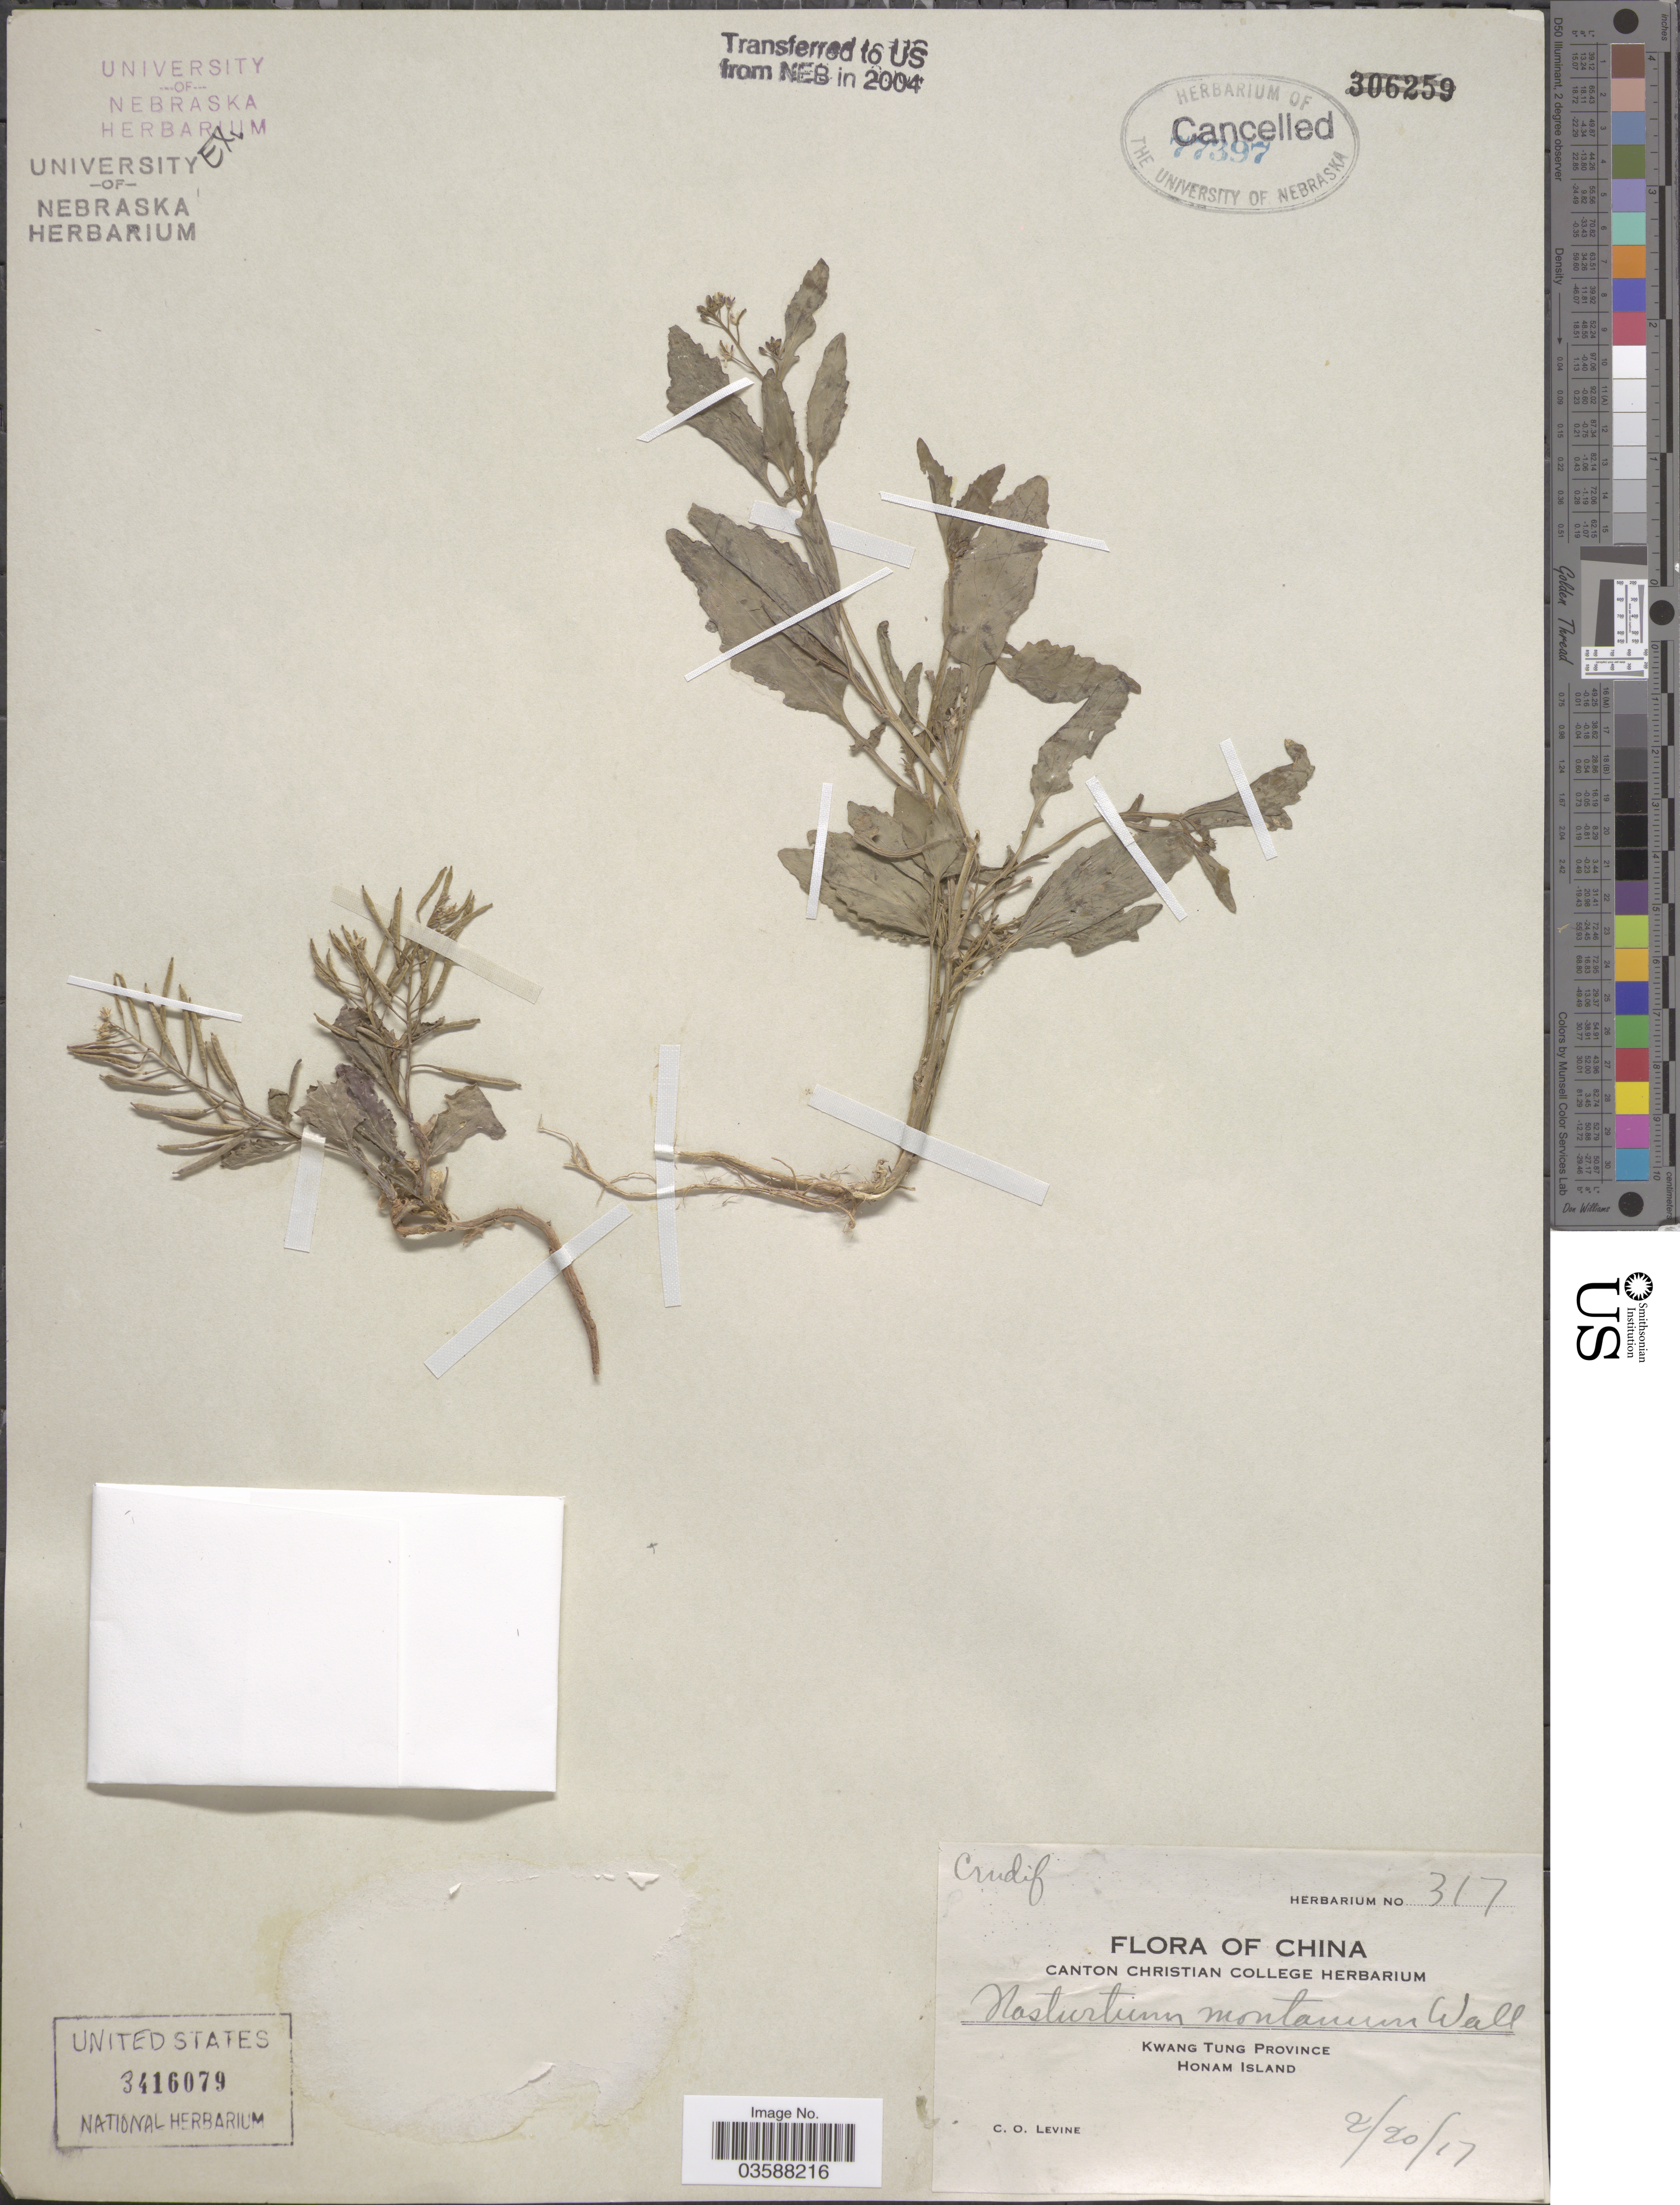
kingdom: Plantae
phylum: Tracheophyta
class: Magnoliopsida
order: Brassicales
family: Brassicaceae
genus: Rorippa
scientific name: Rorippa indica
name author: (L.) Hiern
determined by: Strong, M. T., (US), Smithsonian Institution - National Museum of Natural History (UNITED STATES)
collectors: C. O. Levine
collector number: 317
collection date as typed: Transcribed d/m/y: 20/2/17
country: China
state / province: Guangdong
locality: Kwang Tung Province. Honam Island.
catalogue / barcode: US 3416079